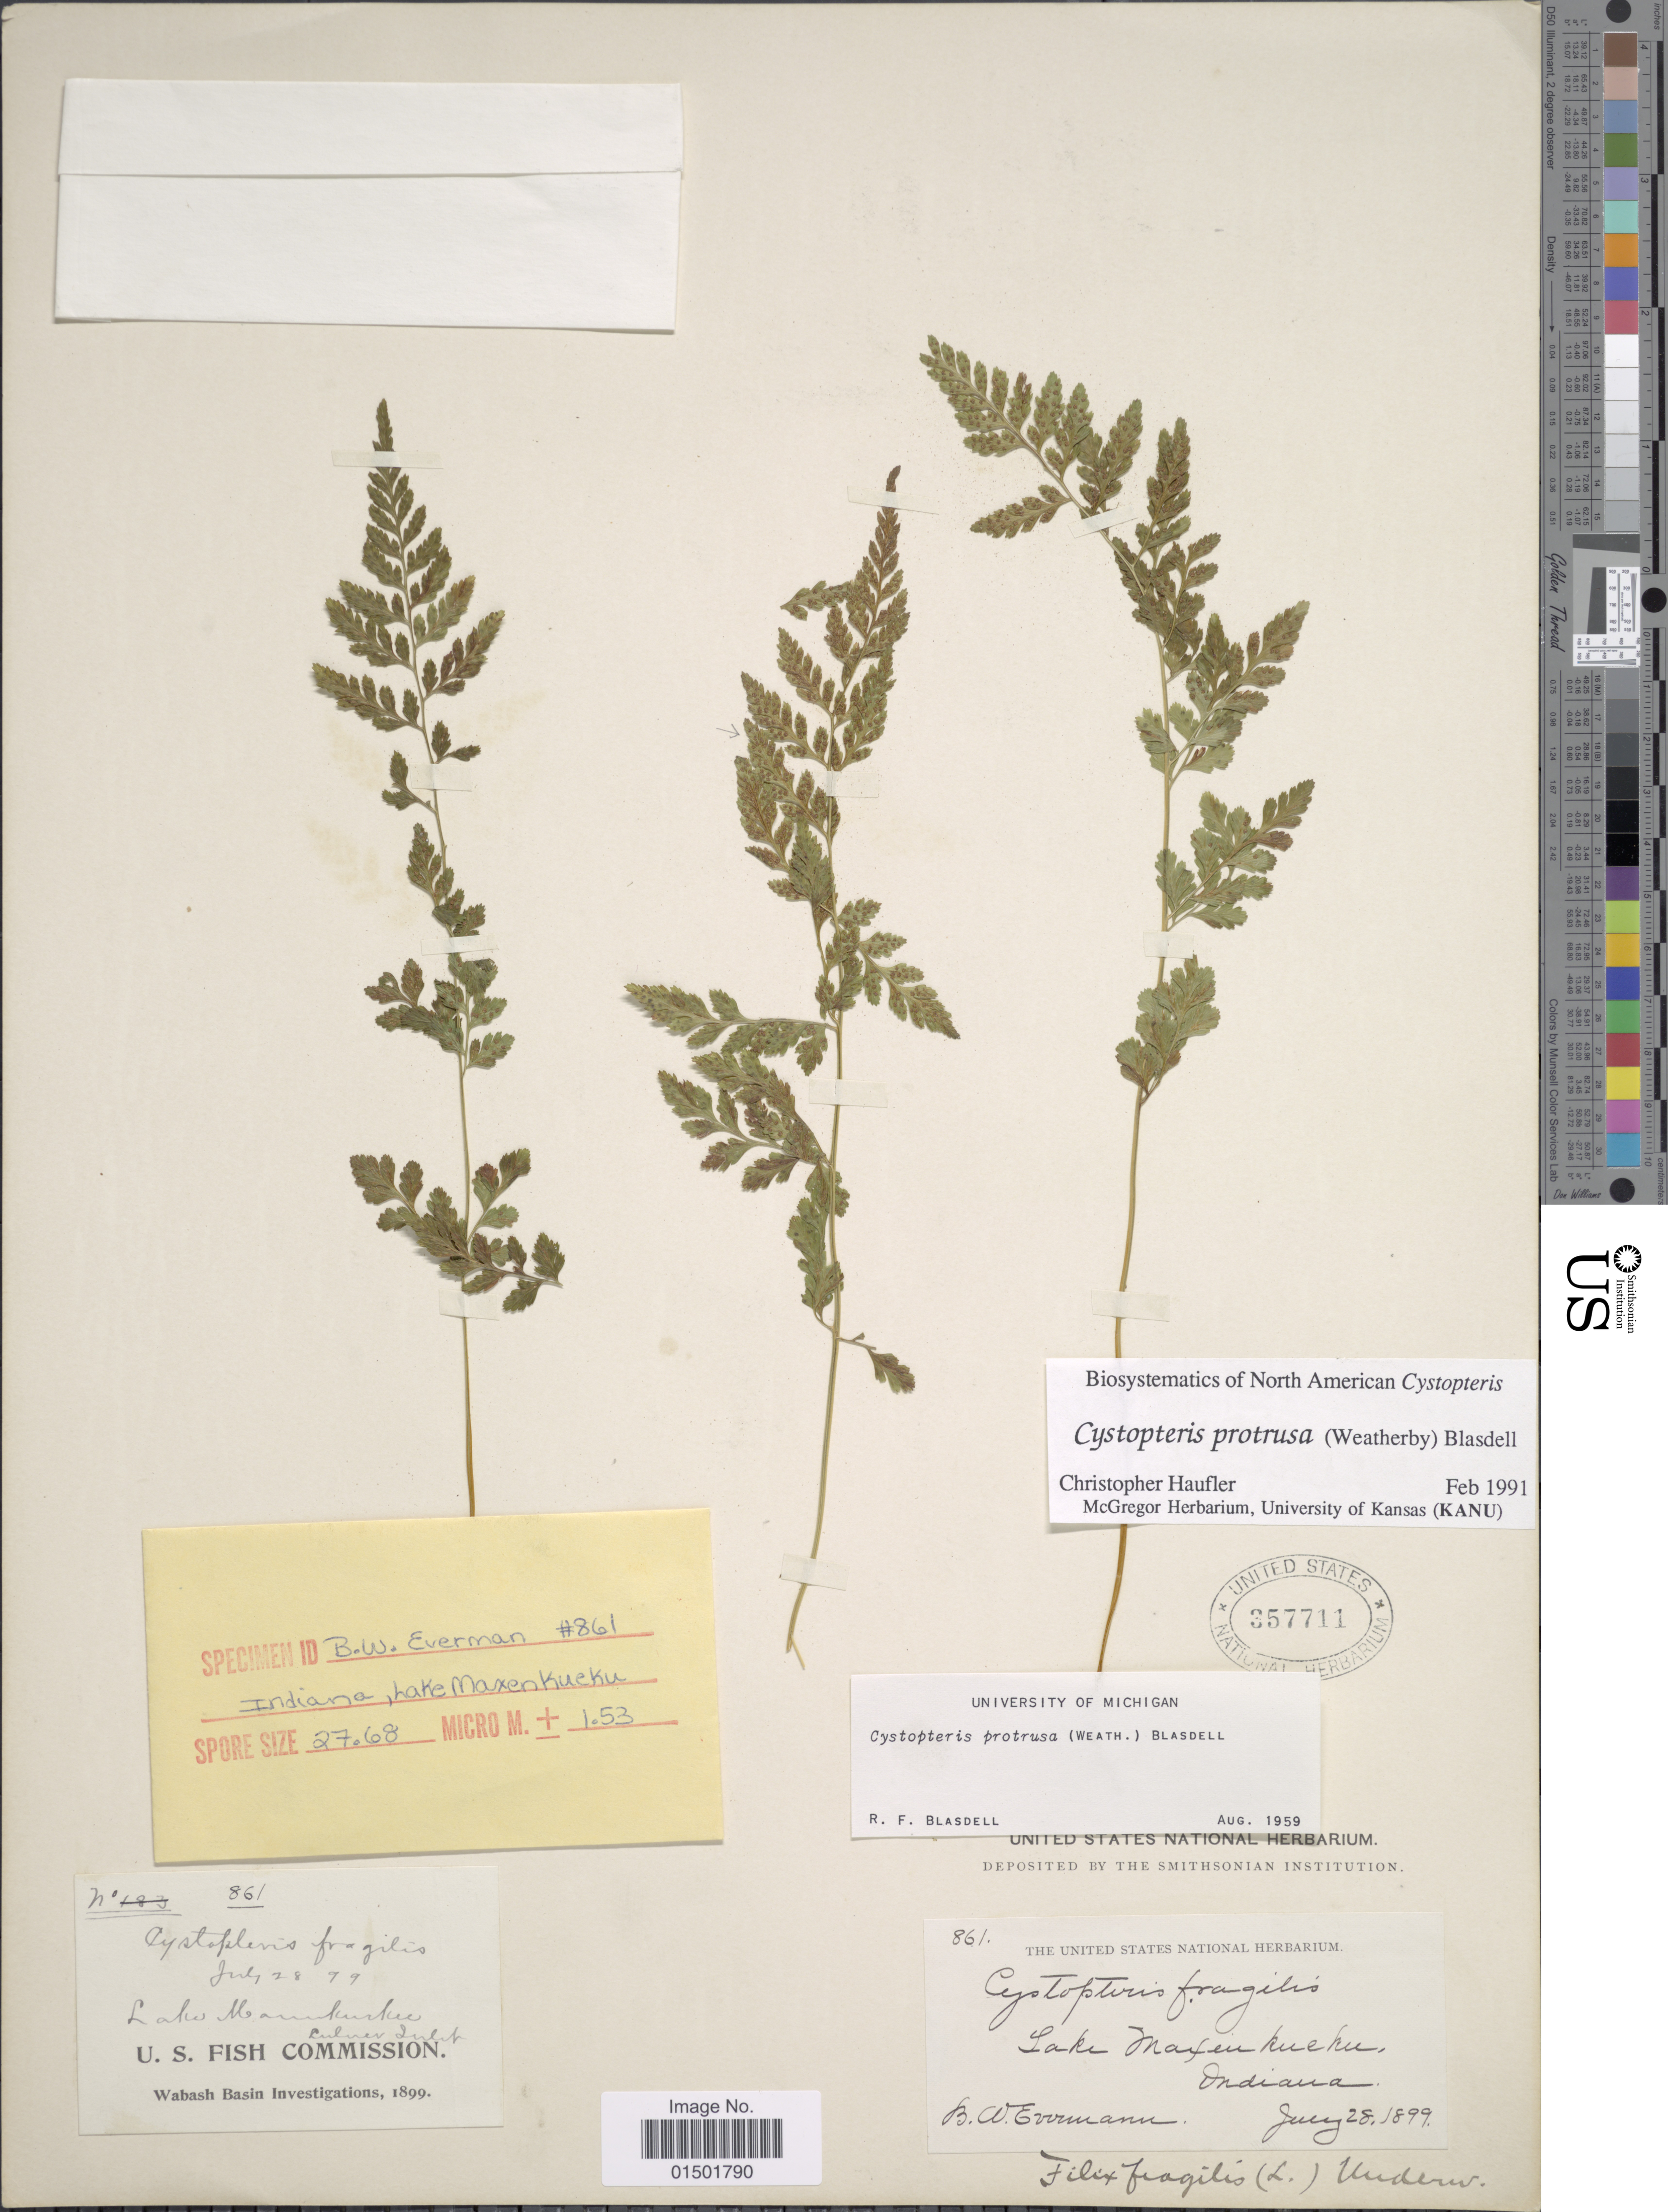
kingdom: Plantae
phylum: Tracheophyta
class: Polypodiopsida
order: Polypodiales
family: Cystopteridaceae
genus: Cystopteris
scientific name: Cystopteris protrusa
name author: (Weath.) Blasdell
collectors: B. W. Evermann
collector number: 861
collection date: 1899-07-28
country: United States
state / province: Indiana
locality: Lake Maxinkuckee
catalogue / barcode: US 357711